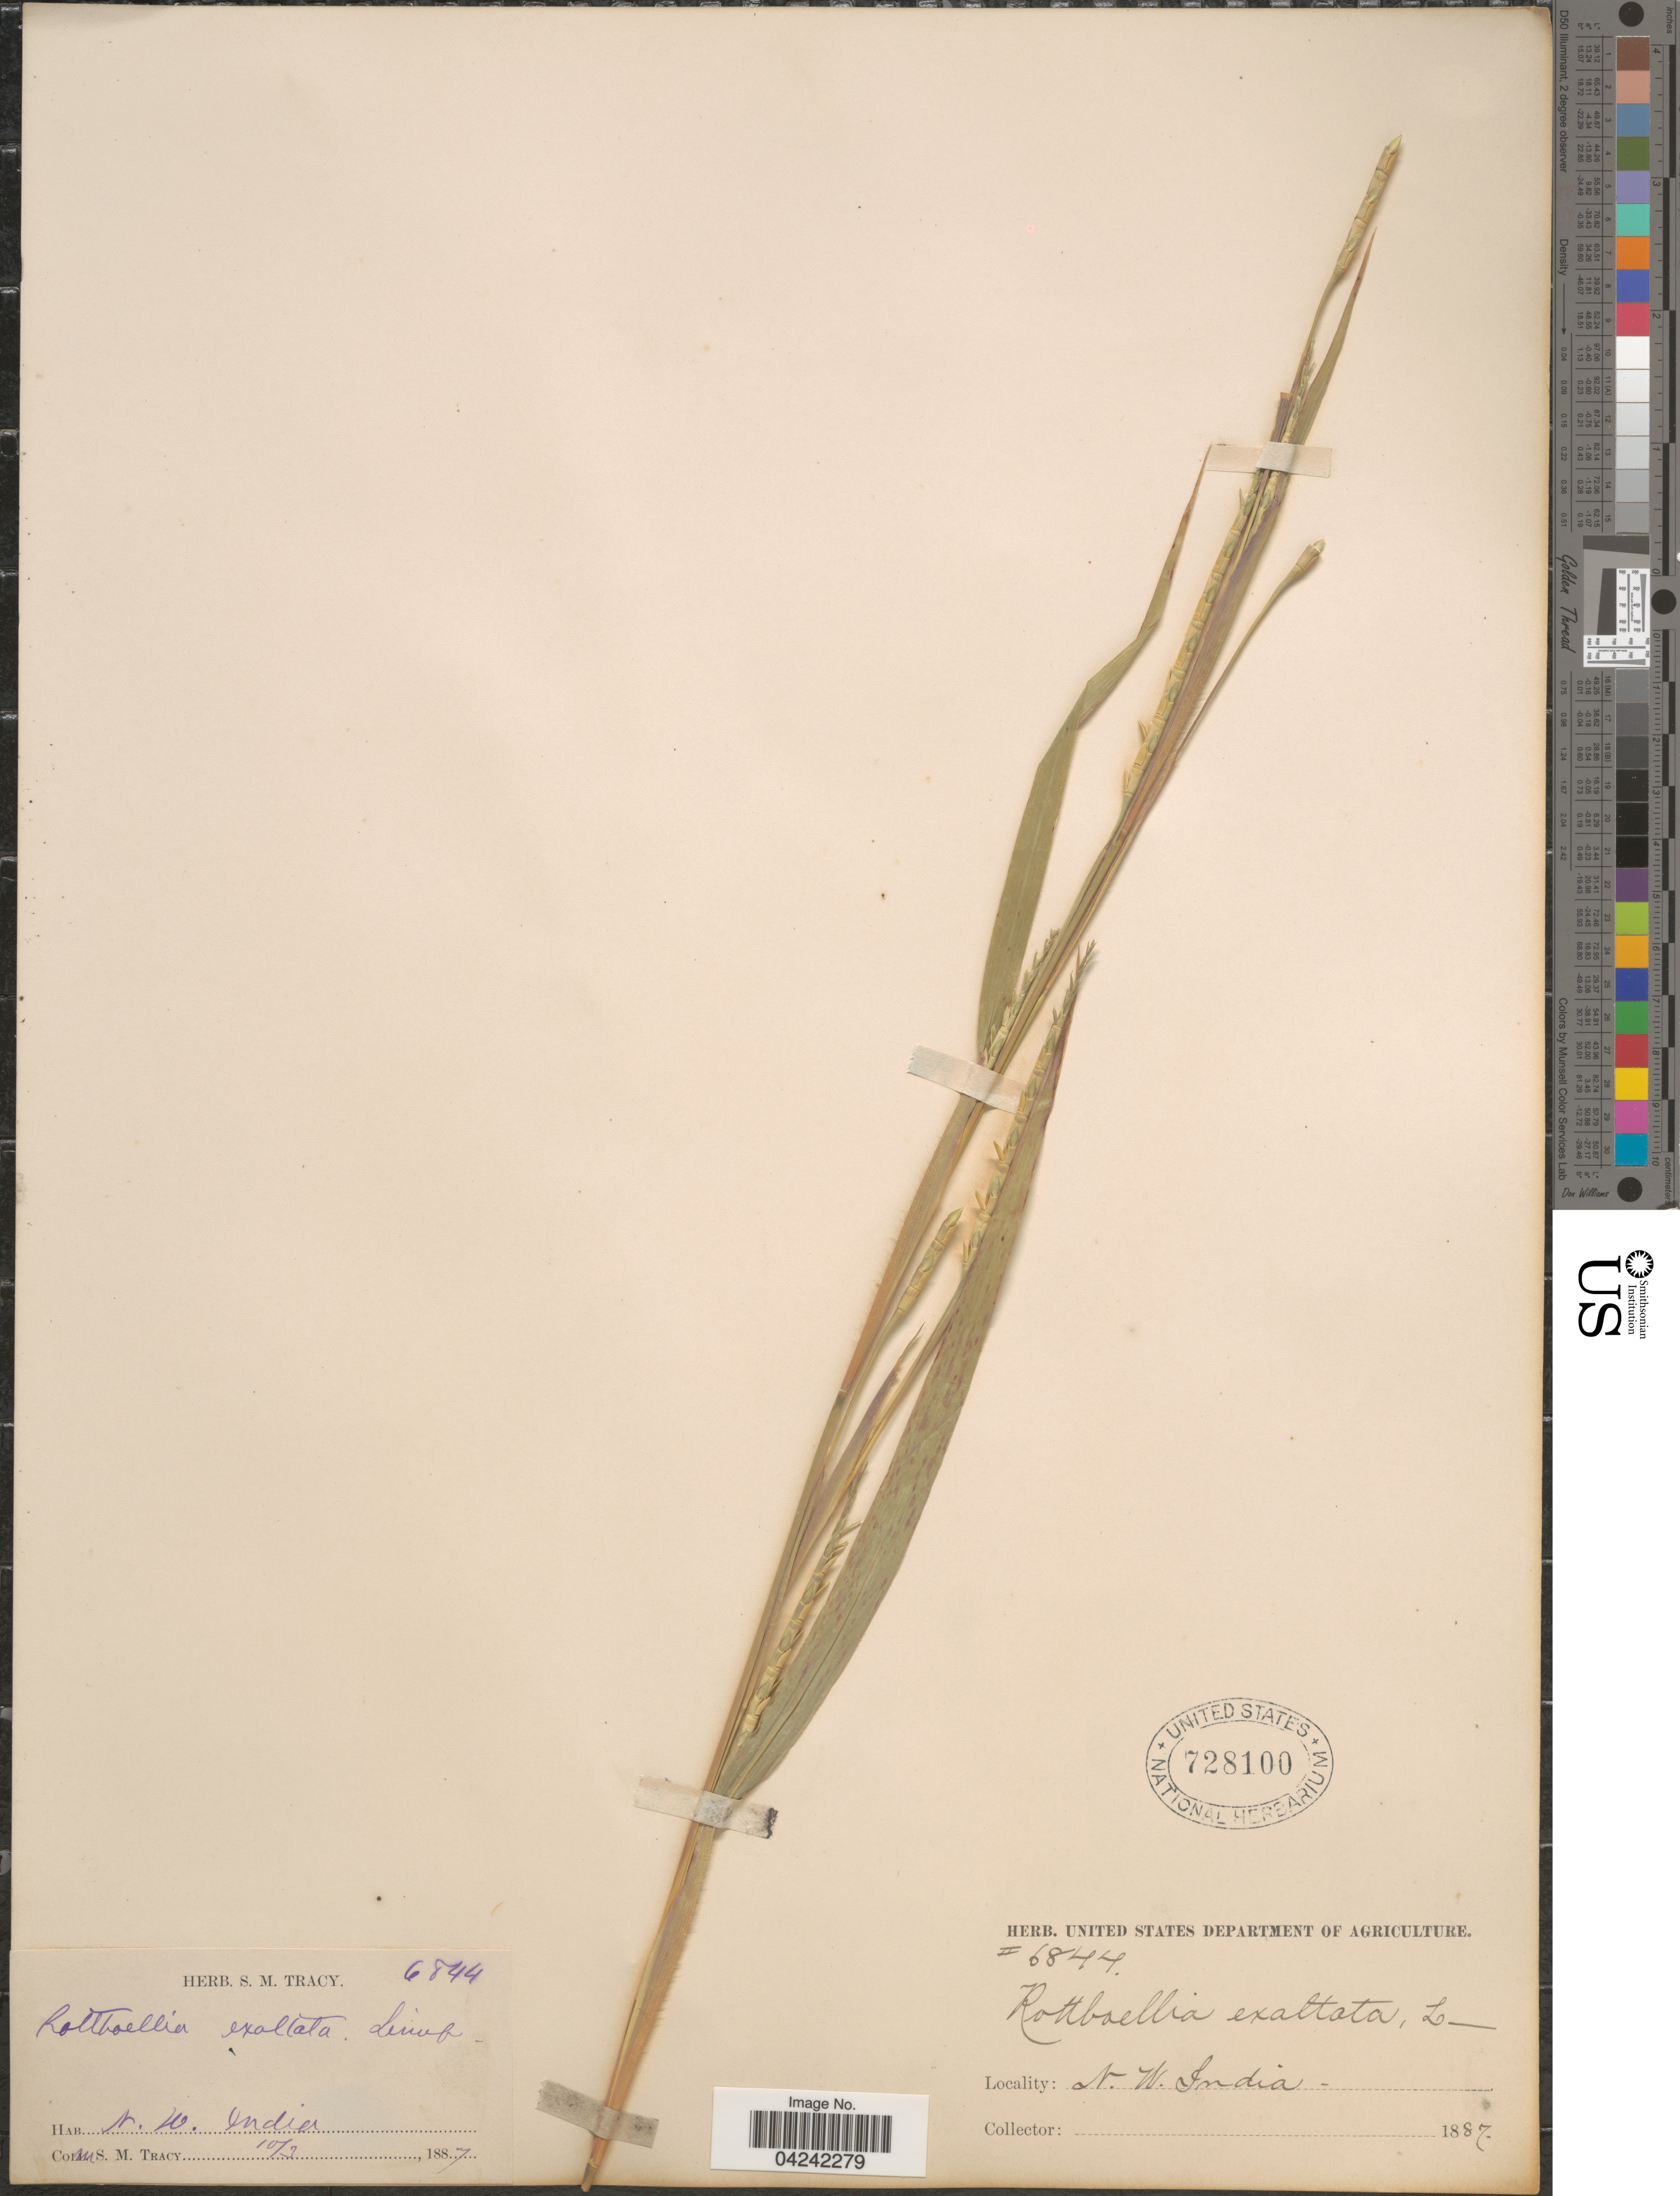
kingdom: Plantae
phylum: Tracheophyta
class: Liliopsida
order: Poales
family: Poaceae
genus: Rottboellia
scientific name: Rottboellia cochinchinensis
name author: (Lour.) Clayton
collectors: S. M. Tracy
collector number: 6844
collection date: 1887-03-10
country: India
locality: N.W. India.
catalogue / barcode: US 728100